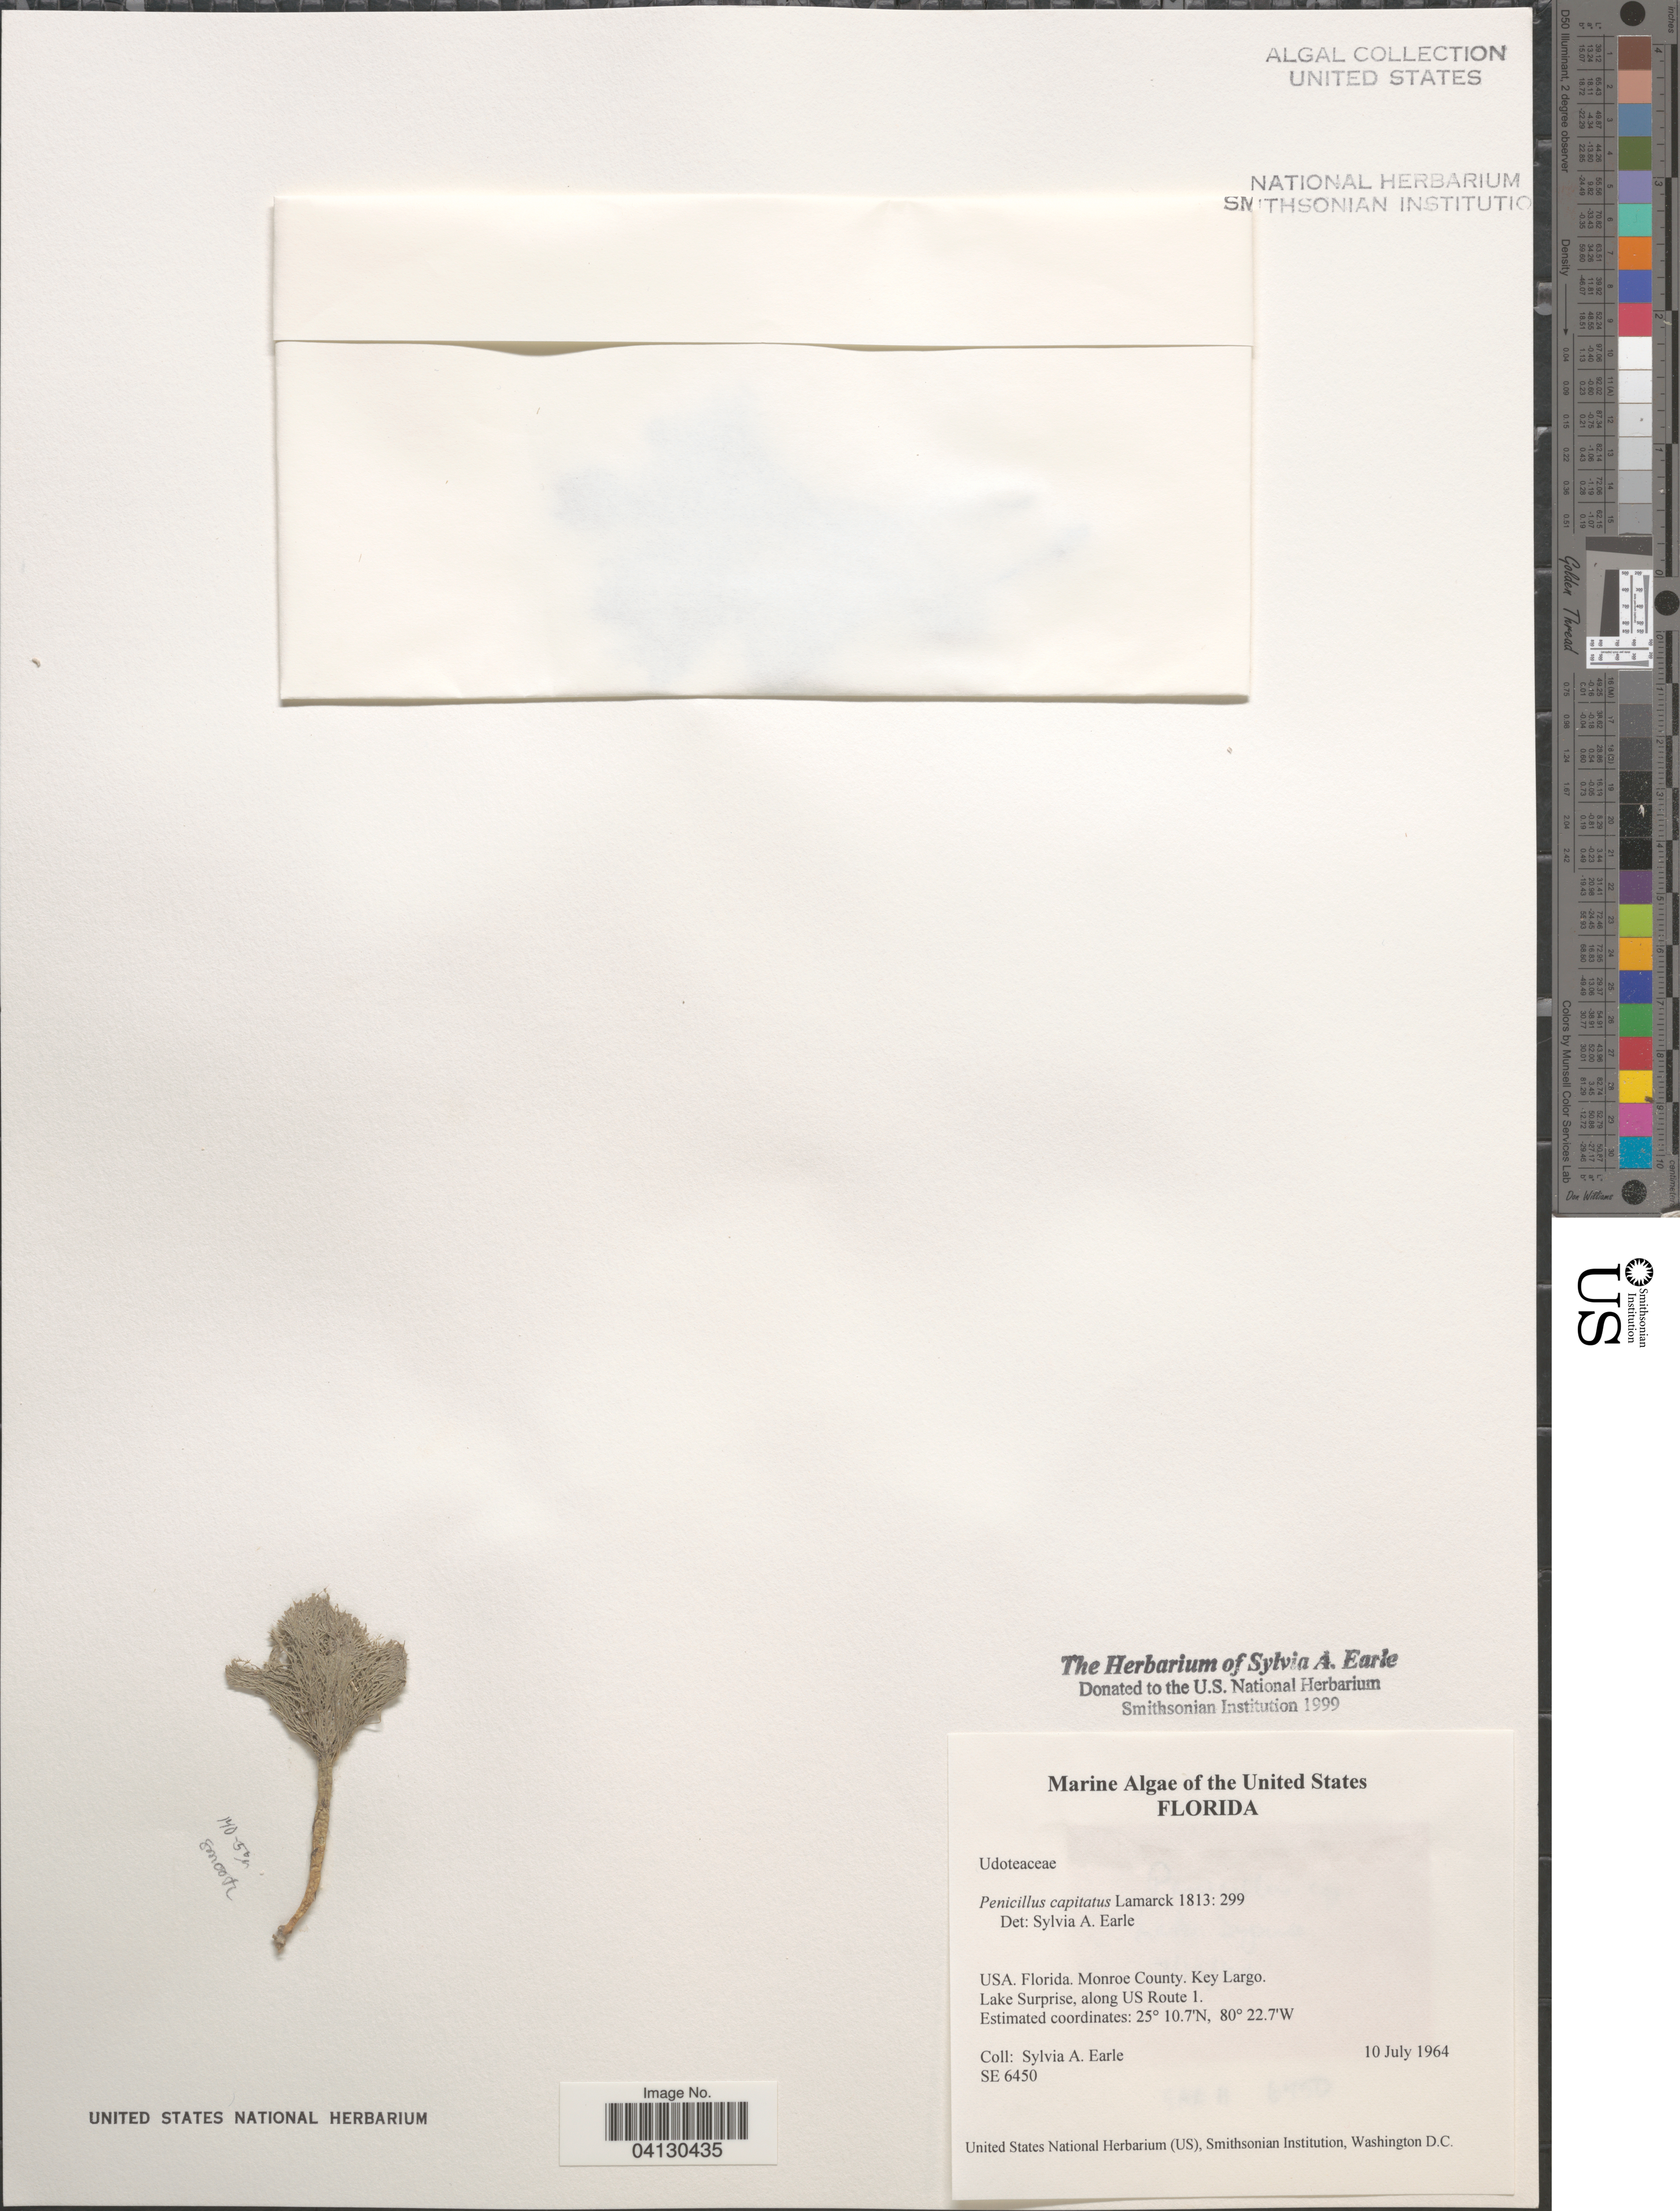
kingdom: Plantae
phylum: Chlorophyta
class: Ulvophyceae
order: Bryopsidales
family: Udoteaceae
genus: Penicillus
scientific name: Penicillus capitatus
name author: Lam.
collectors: S. A. Earle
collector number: SE6450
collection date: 1964-07-10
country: United States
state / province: Florida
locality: Monroe County. Key Largo. Lake Surprise, along US Route 1.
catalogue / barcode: US 329020